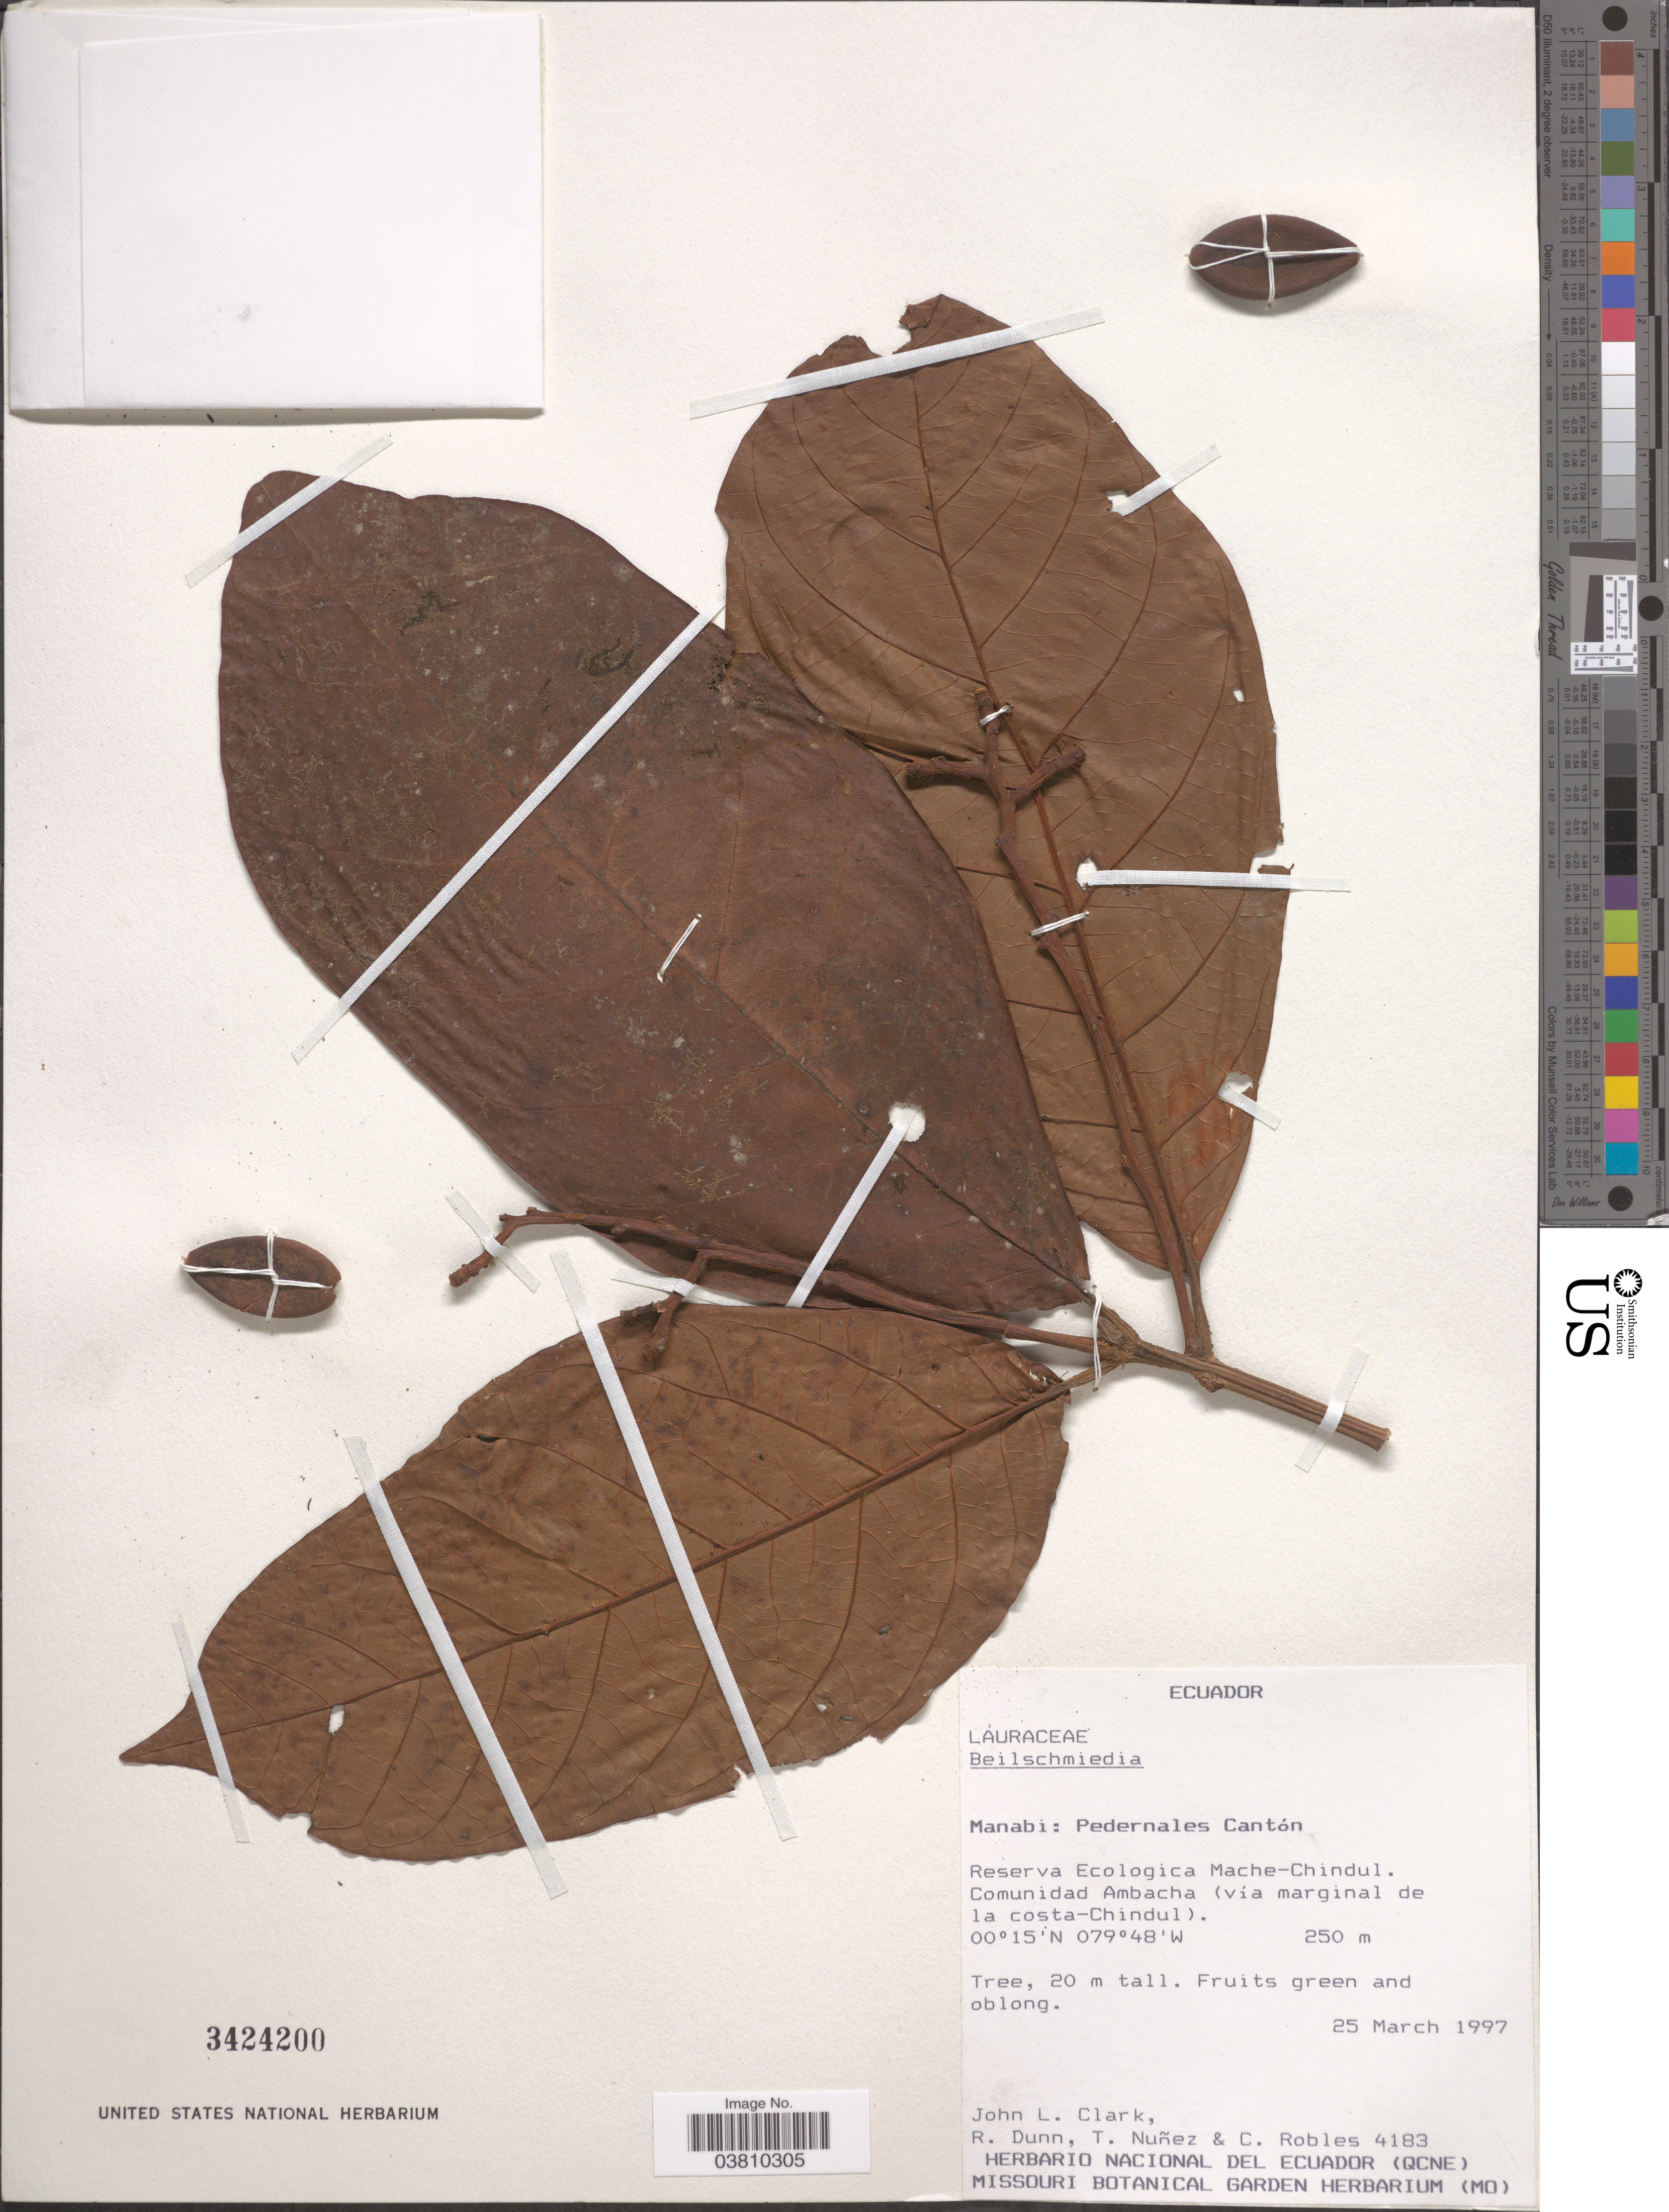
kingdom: Plantae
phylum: Tracheophyta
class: Magnoliopsida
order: Laurales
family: Lauraceae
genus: Beilschmiedia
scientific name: Beilschmiedia sp.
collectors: J. L. Clark, R. Dunn, T. Núñez & C. Robles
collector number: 4183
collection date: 1997-03-25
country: Ecuador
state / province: Manabí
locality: Pedernales Cantón. Reserva Ecologica Mache-Chindul. Comunidad Ambacha (vía marginal de la costa-Chindul).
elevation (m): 250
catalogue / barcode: US 3424200